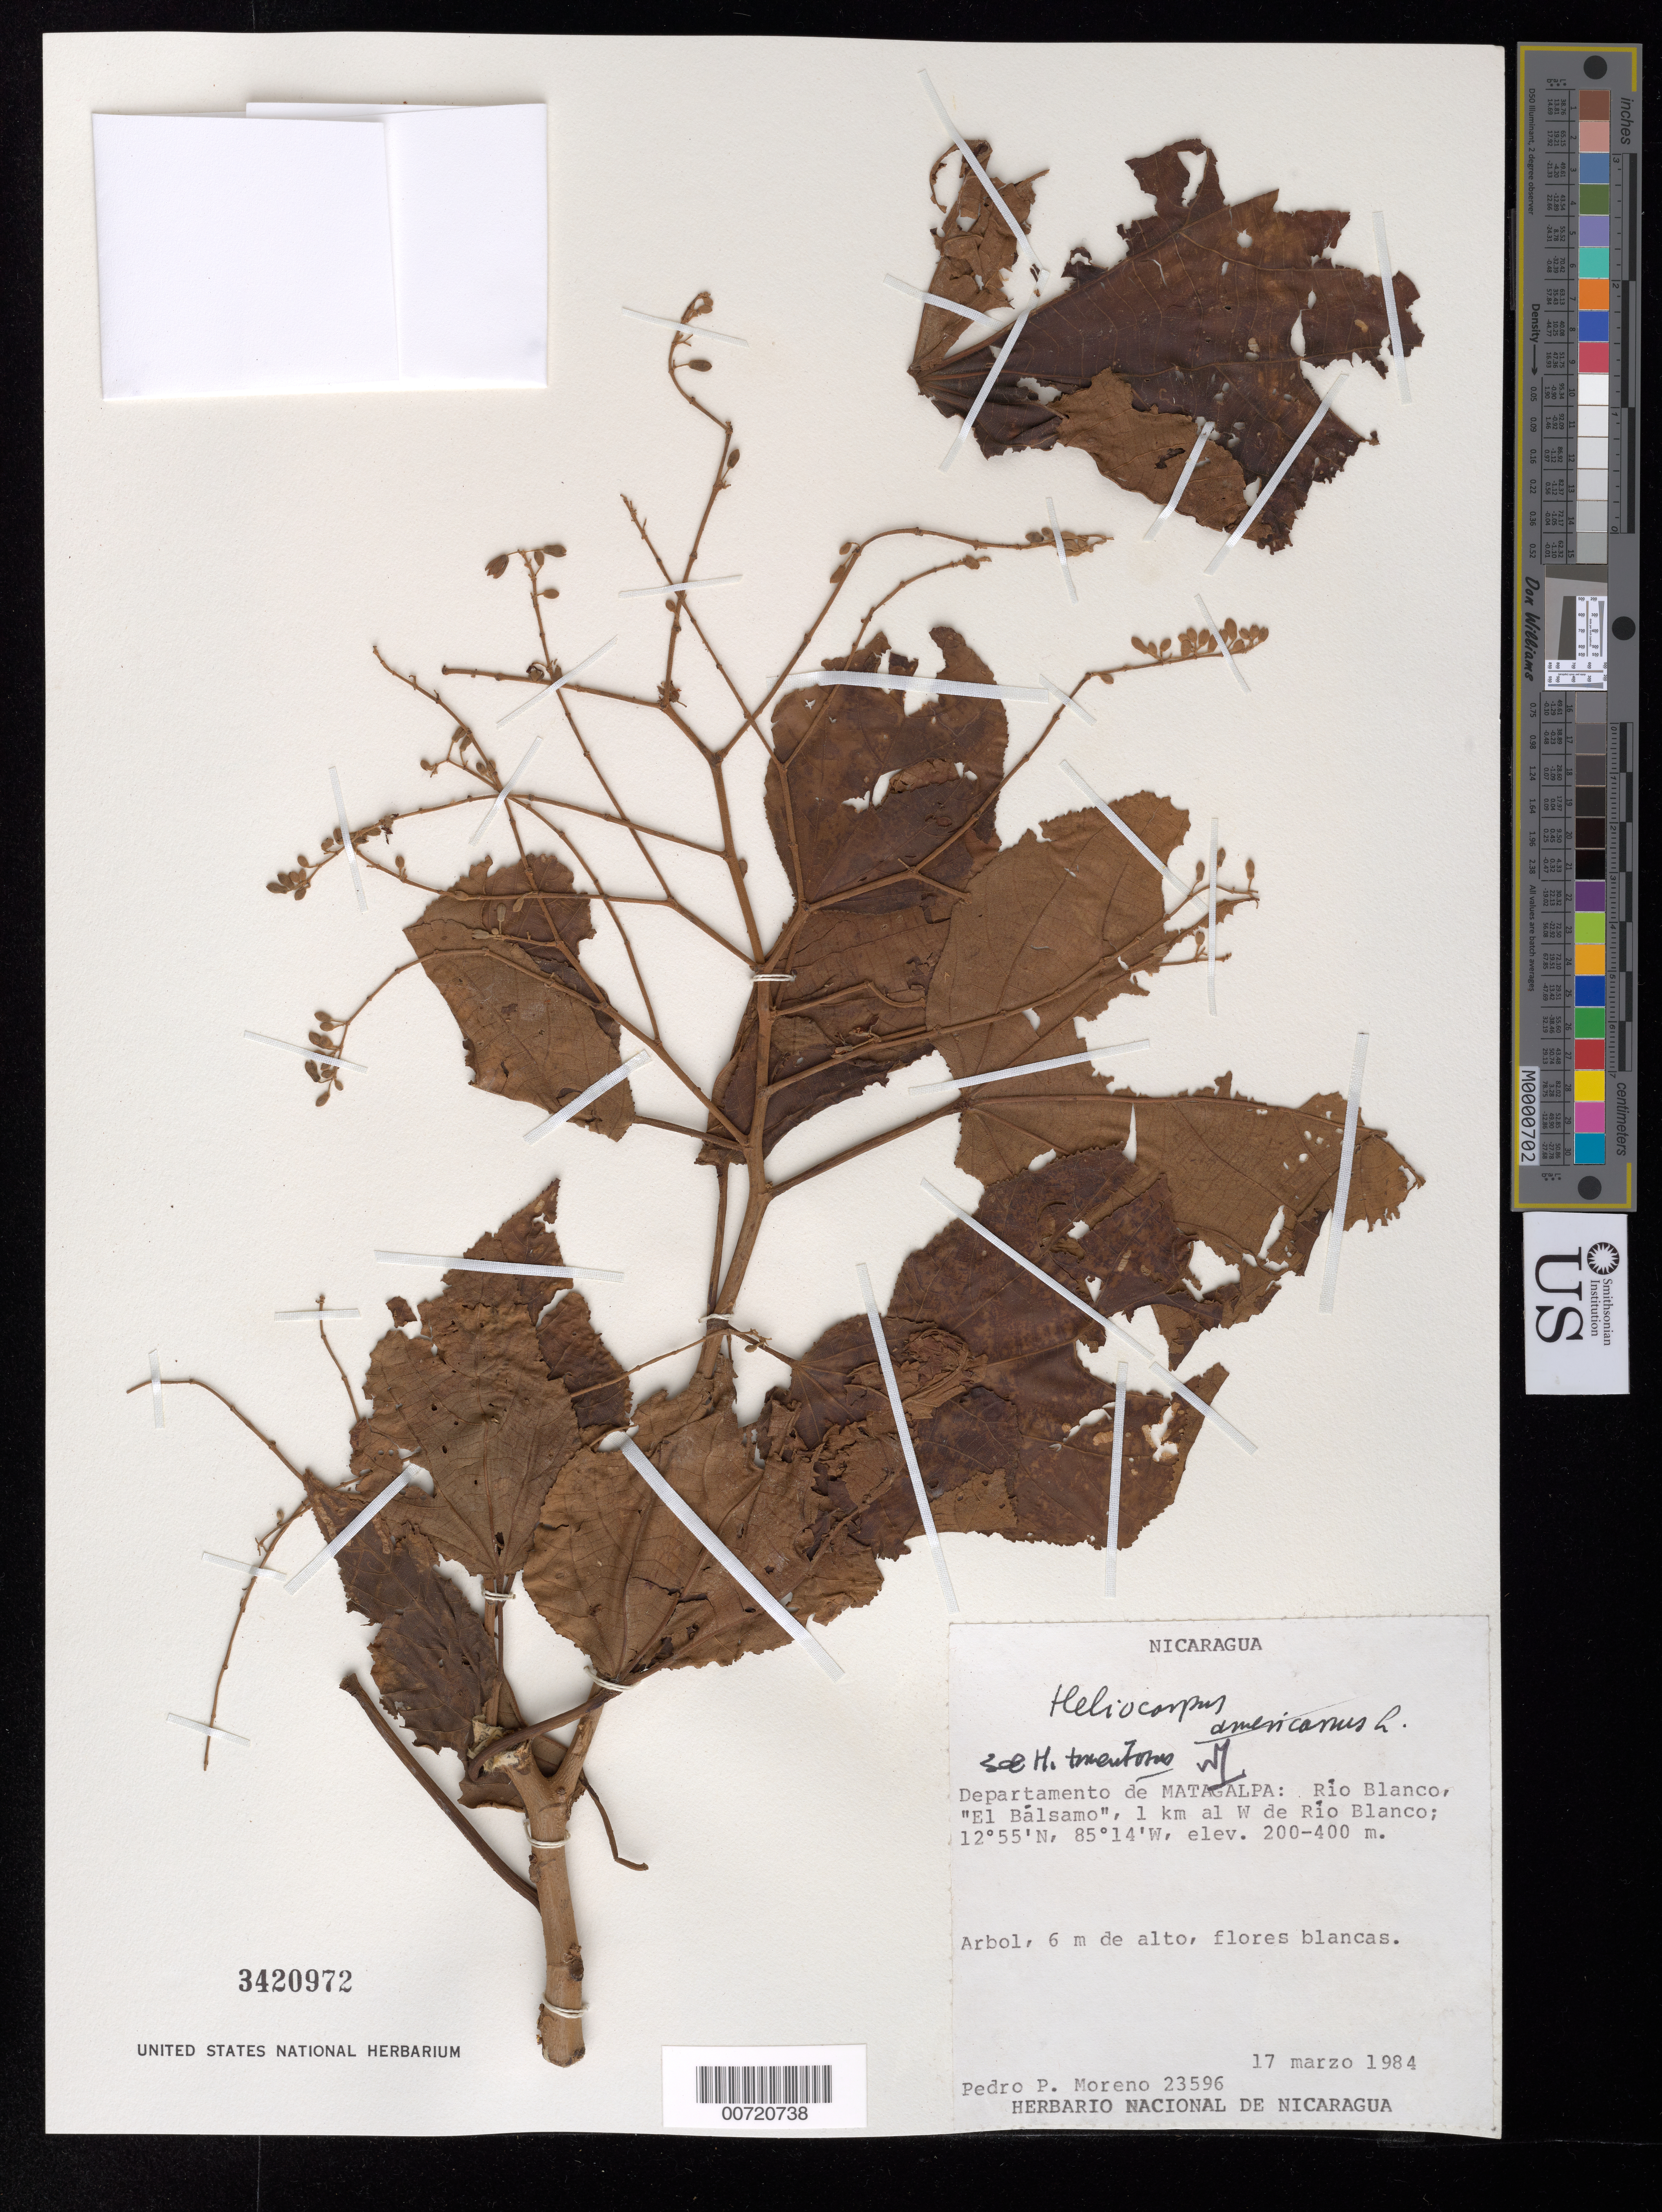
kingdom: Plantae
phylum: Tracheophyta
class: Magnoliopsida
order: Malvales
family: Malvaceae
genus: Heliocarpus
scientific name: Heliocarpus americanus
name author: L.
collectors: P. Moreno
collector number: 23596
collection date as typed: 17 Mar 1984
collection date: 1984-03-17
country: Nicaragua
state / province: Matagalpa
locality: Río Blanco, "El Bálsamo", 1 km al W de Río Blanco.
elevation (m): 200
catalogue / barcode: US 3420972